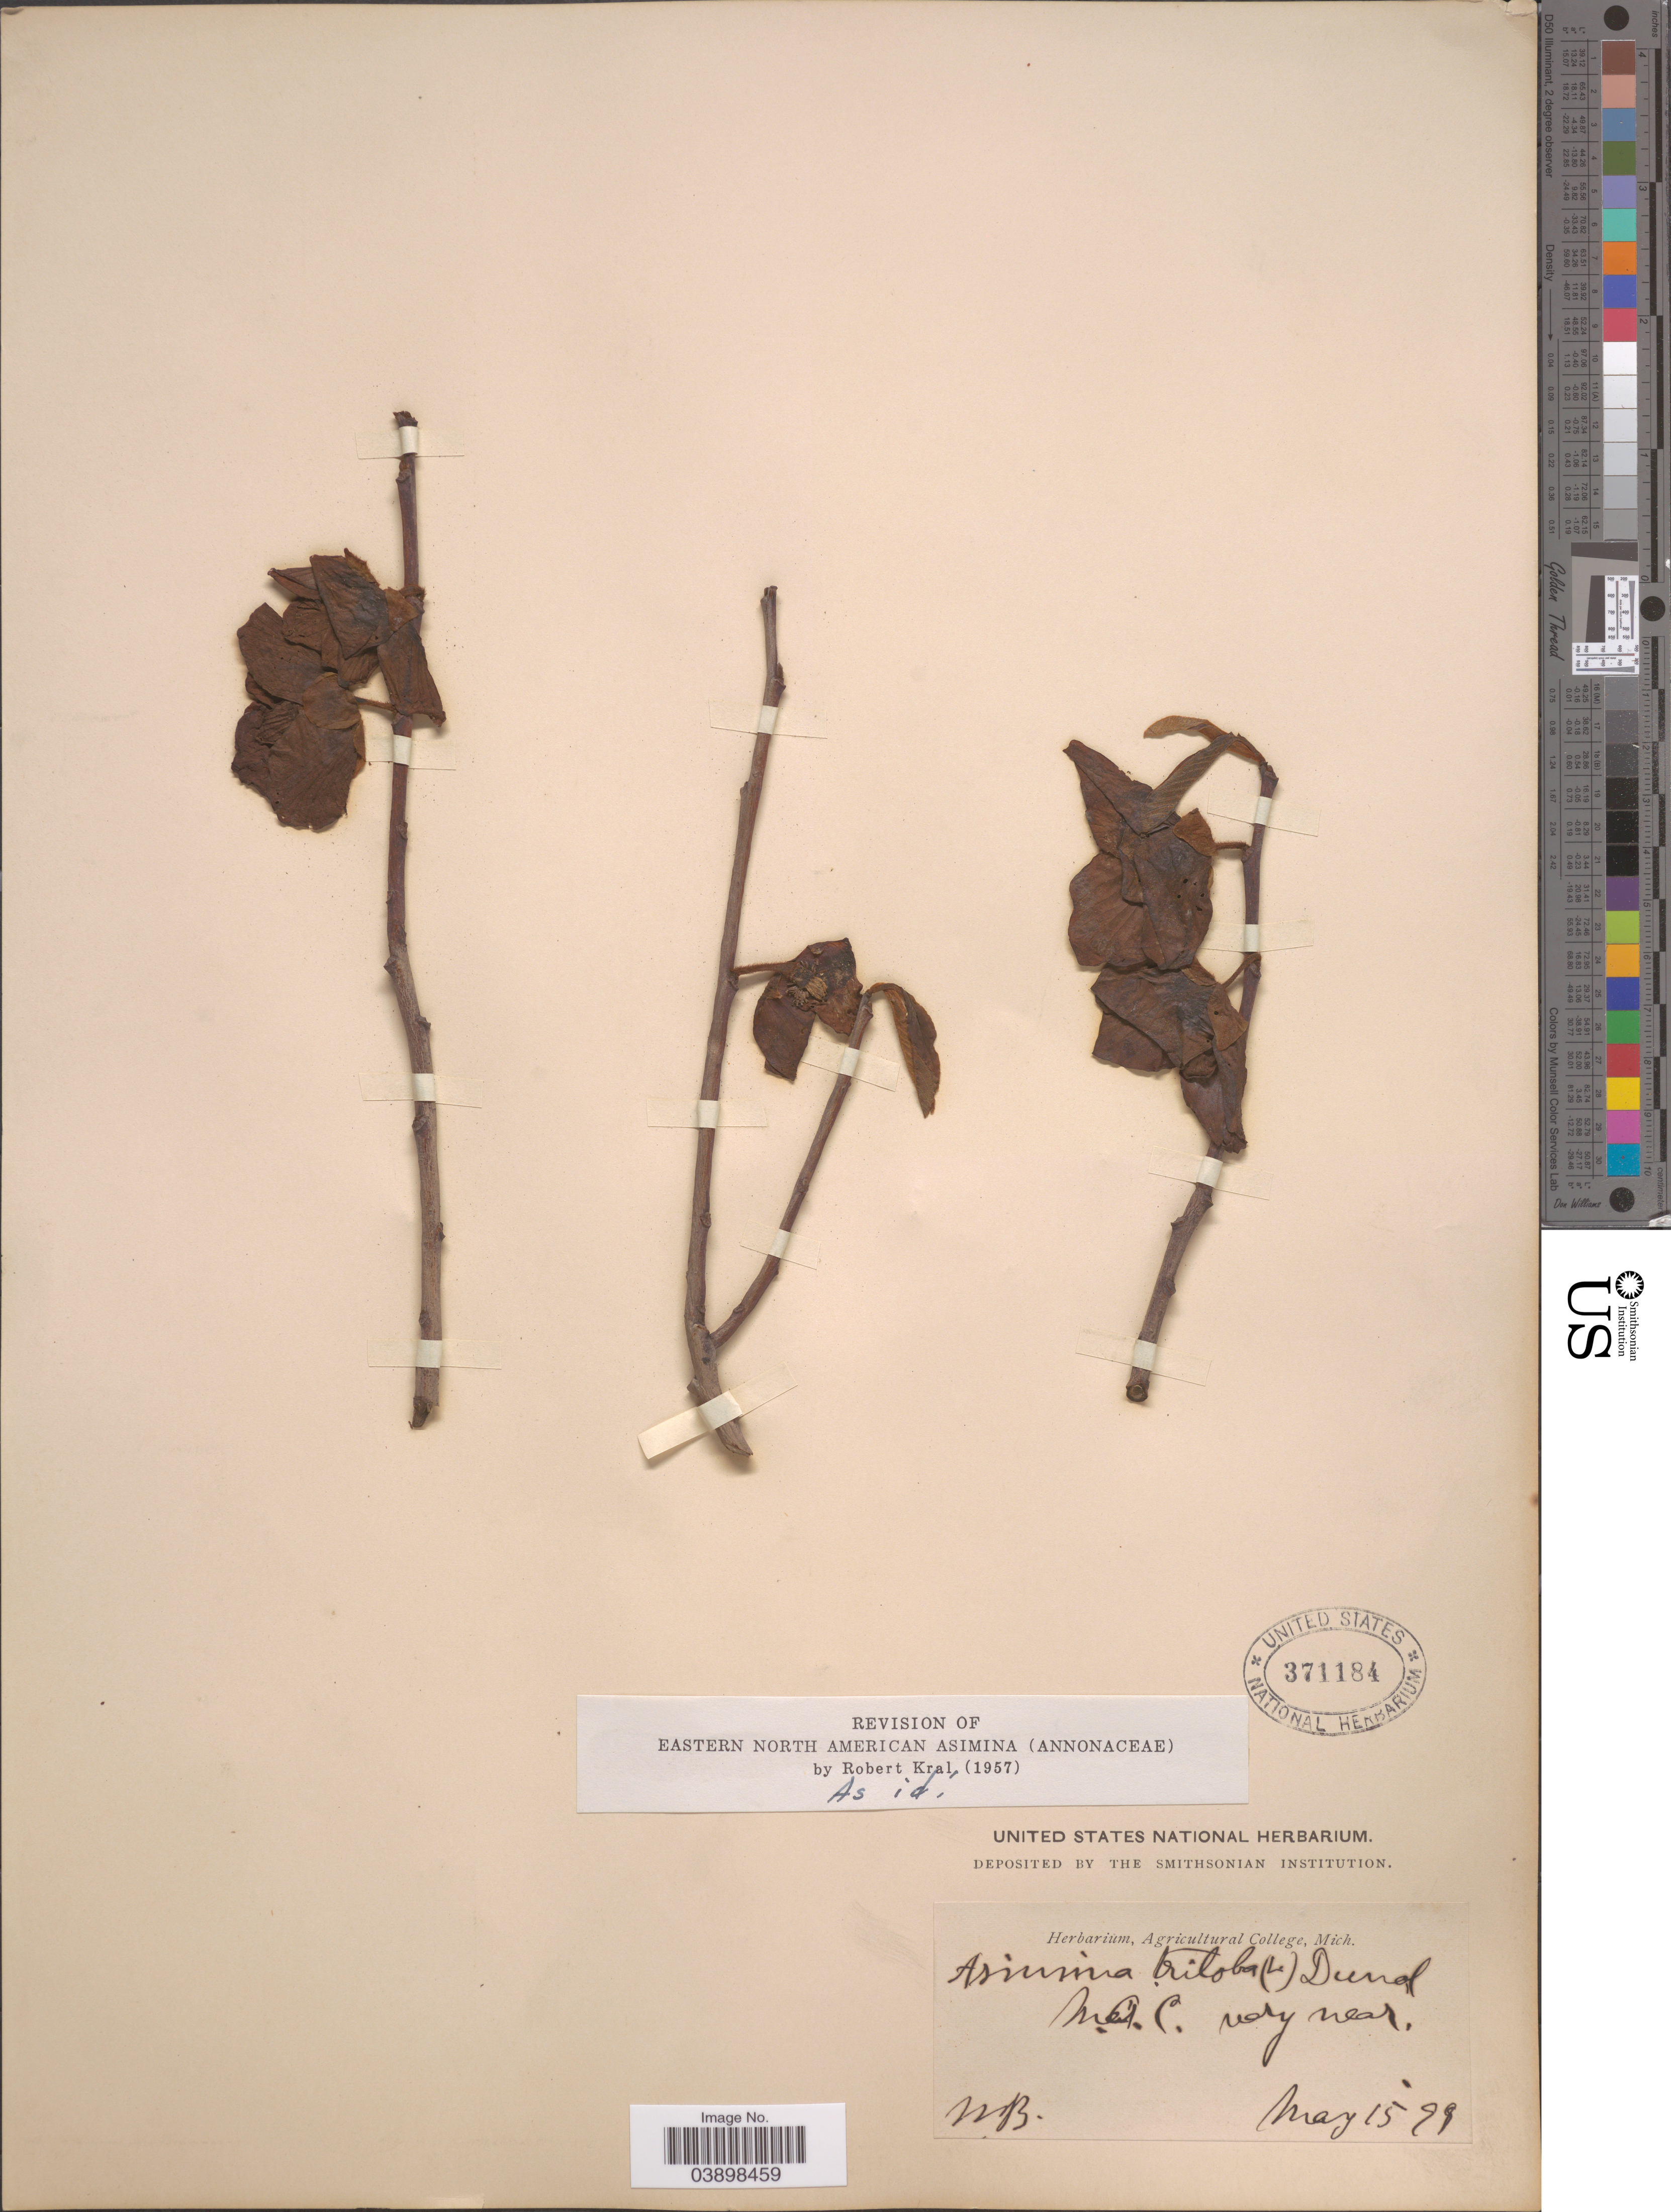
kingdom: Plantae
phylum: Tracheophyta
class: Magnoliopsida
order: Magnoliales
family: Annonaceae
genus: Asimina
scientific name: Asimina triloba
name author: (L.) Dunal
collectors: N. B.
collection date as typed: Transcribed d/m/y: 15/5/99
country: United States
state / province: Michigan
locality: M. A. C. very near.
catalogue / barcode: US 371184